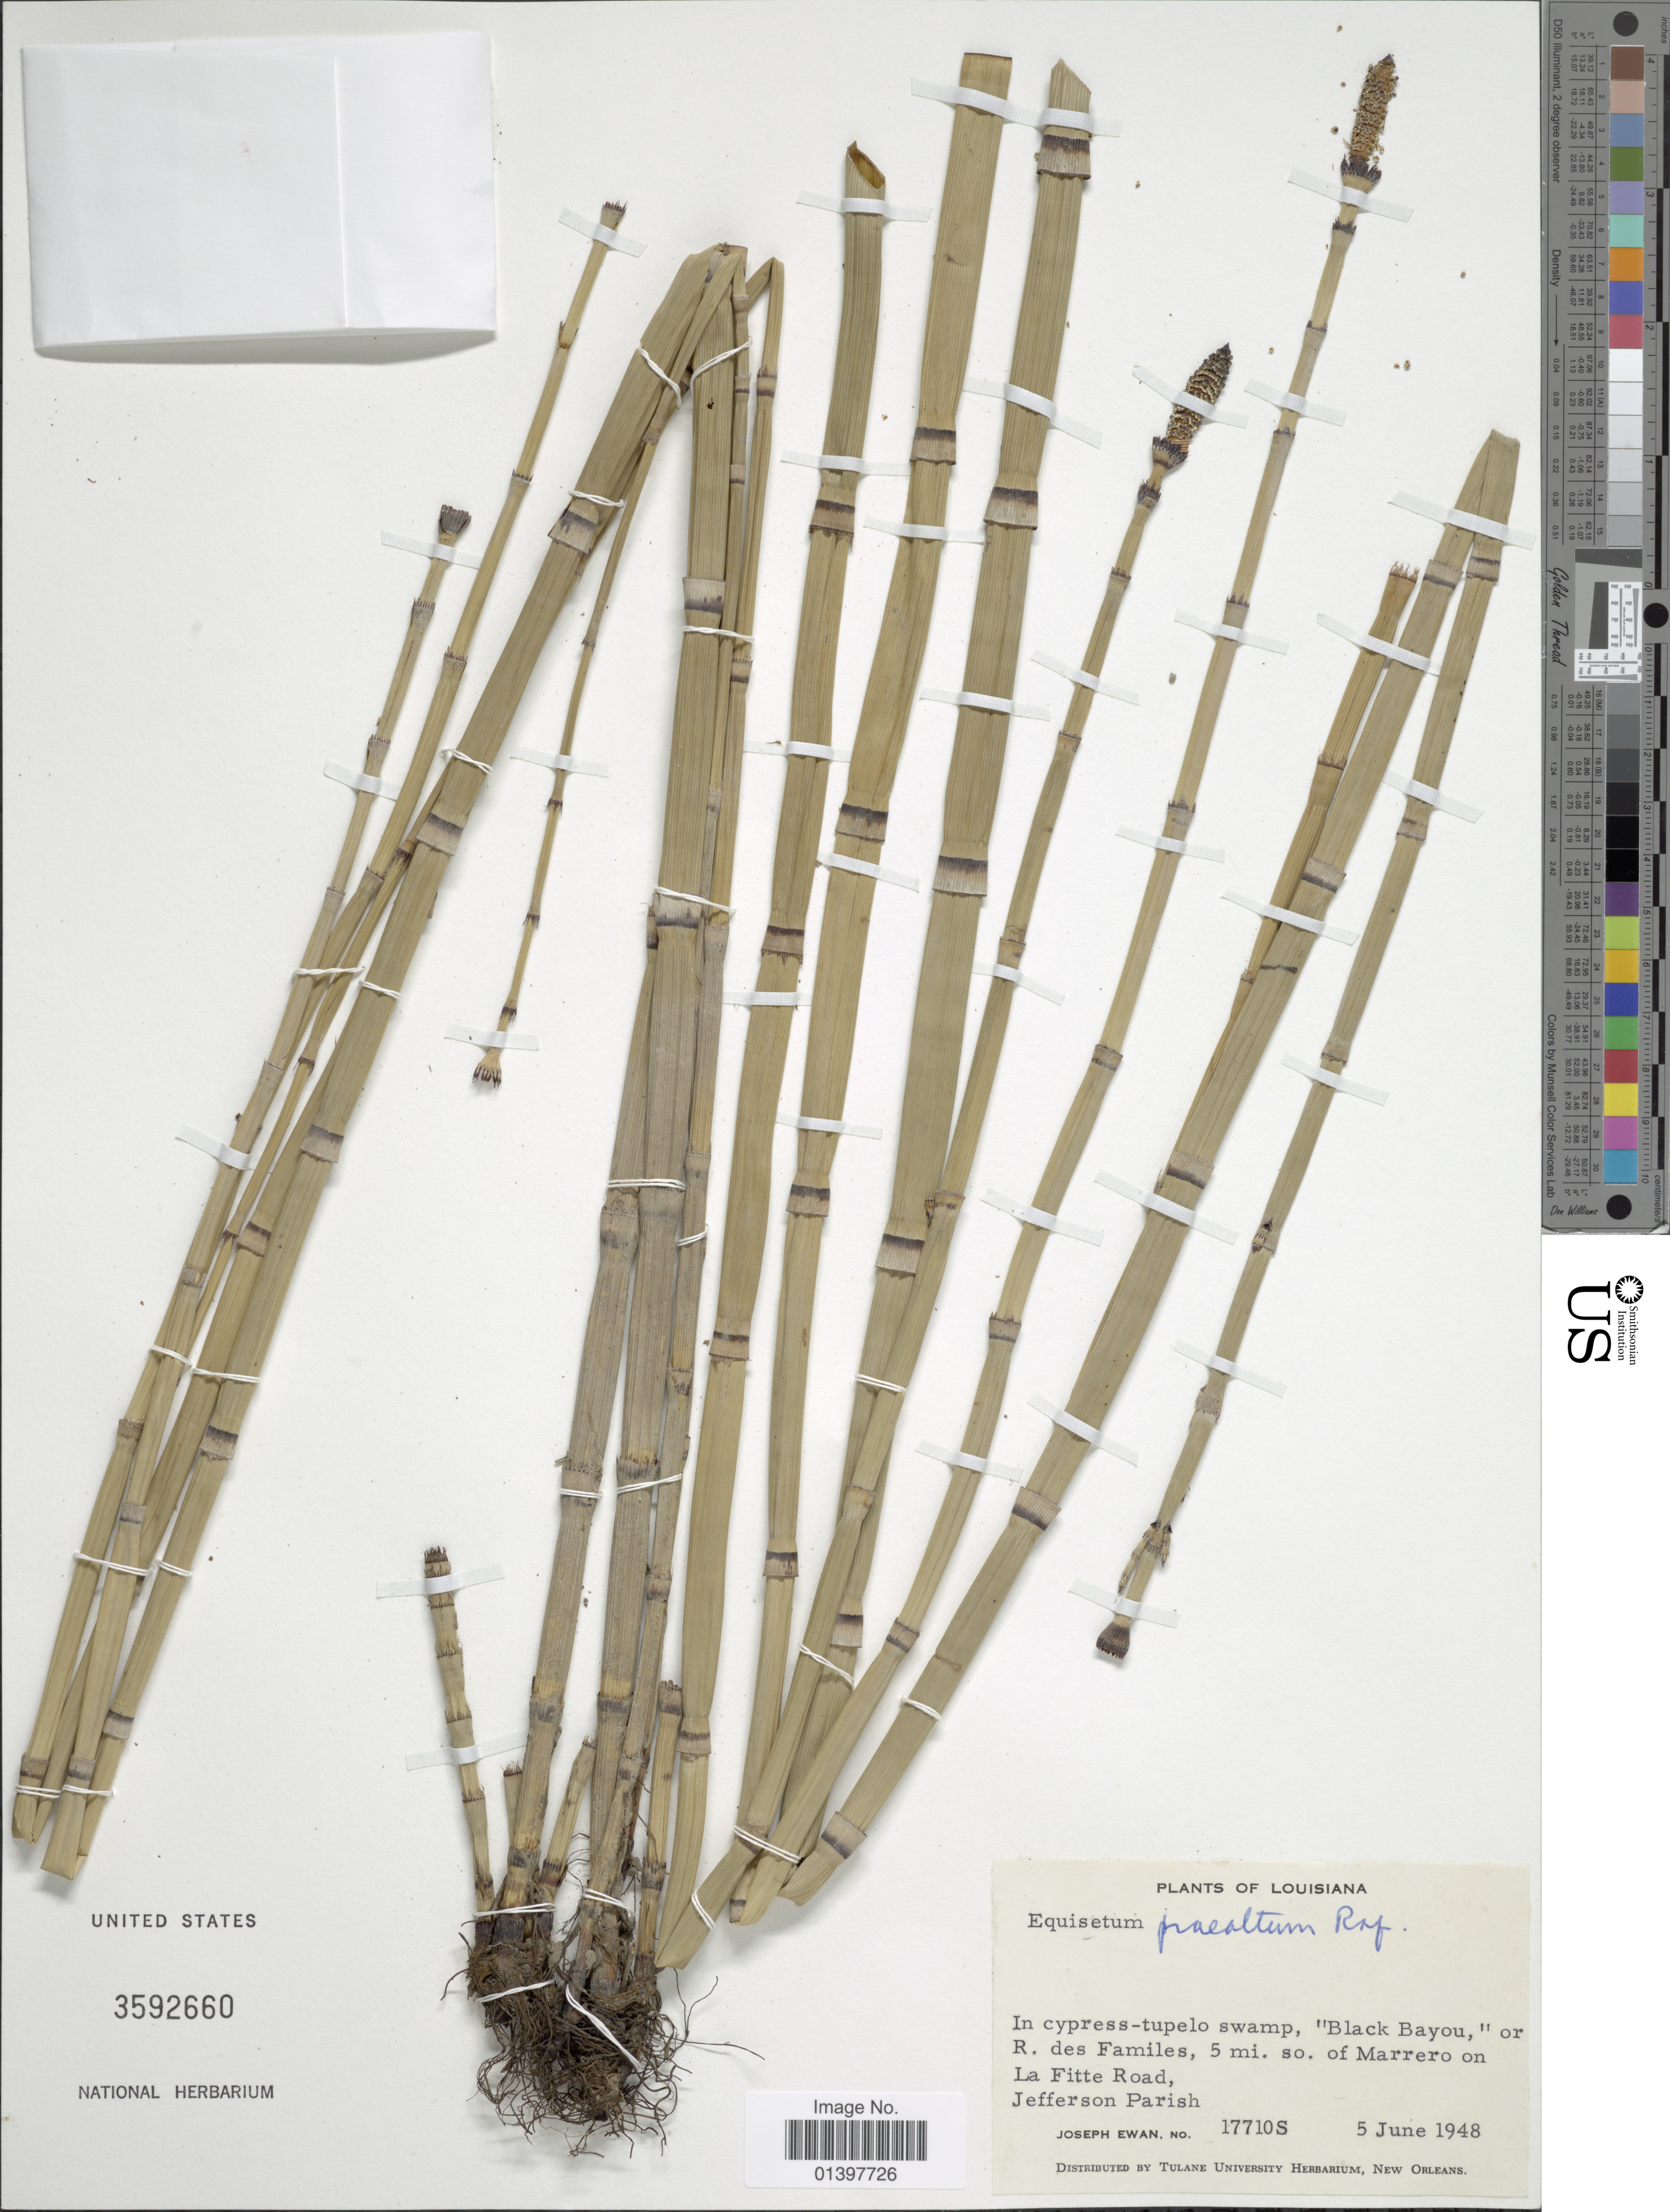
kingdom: Plantae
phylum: Tracheophyta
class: Polypodiopsida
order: Equisetales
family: Equisetaceae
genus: Equisetum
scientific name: Equisetum sp.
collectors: J. A. Ewan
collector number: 17710S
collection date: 1948-06-05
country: United States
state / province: Louisiana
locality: In cypress-tupelo swamp "Black Bayou"or R. des Familes, 5mi. so. of Marrero on La Fitte Road, Jefferson Parish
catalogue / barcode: US 3592660